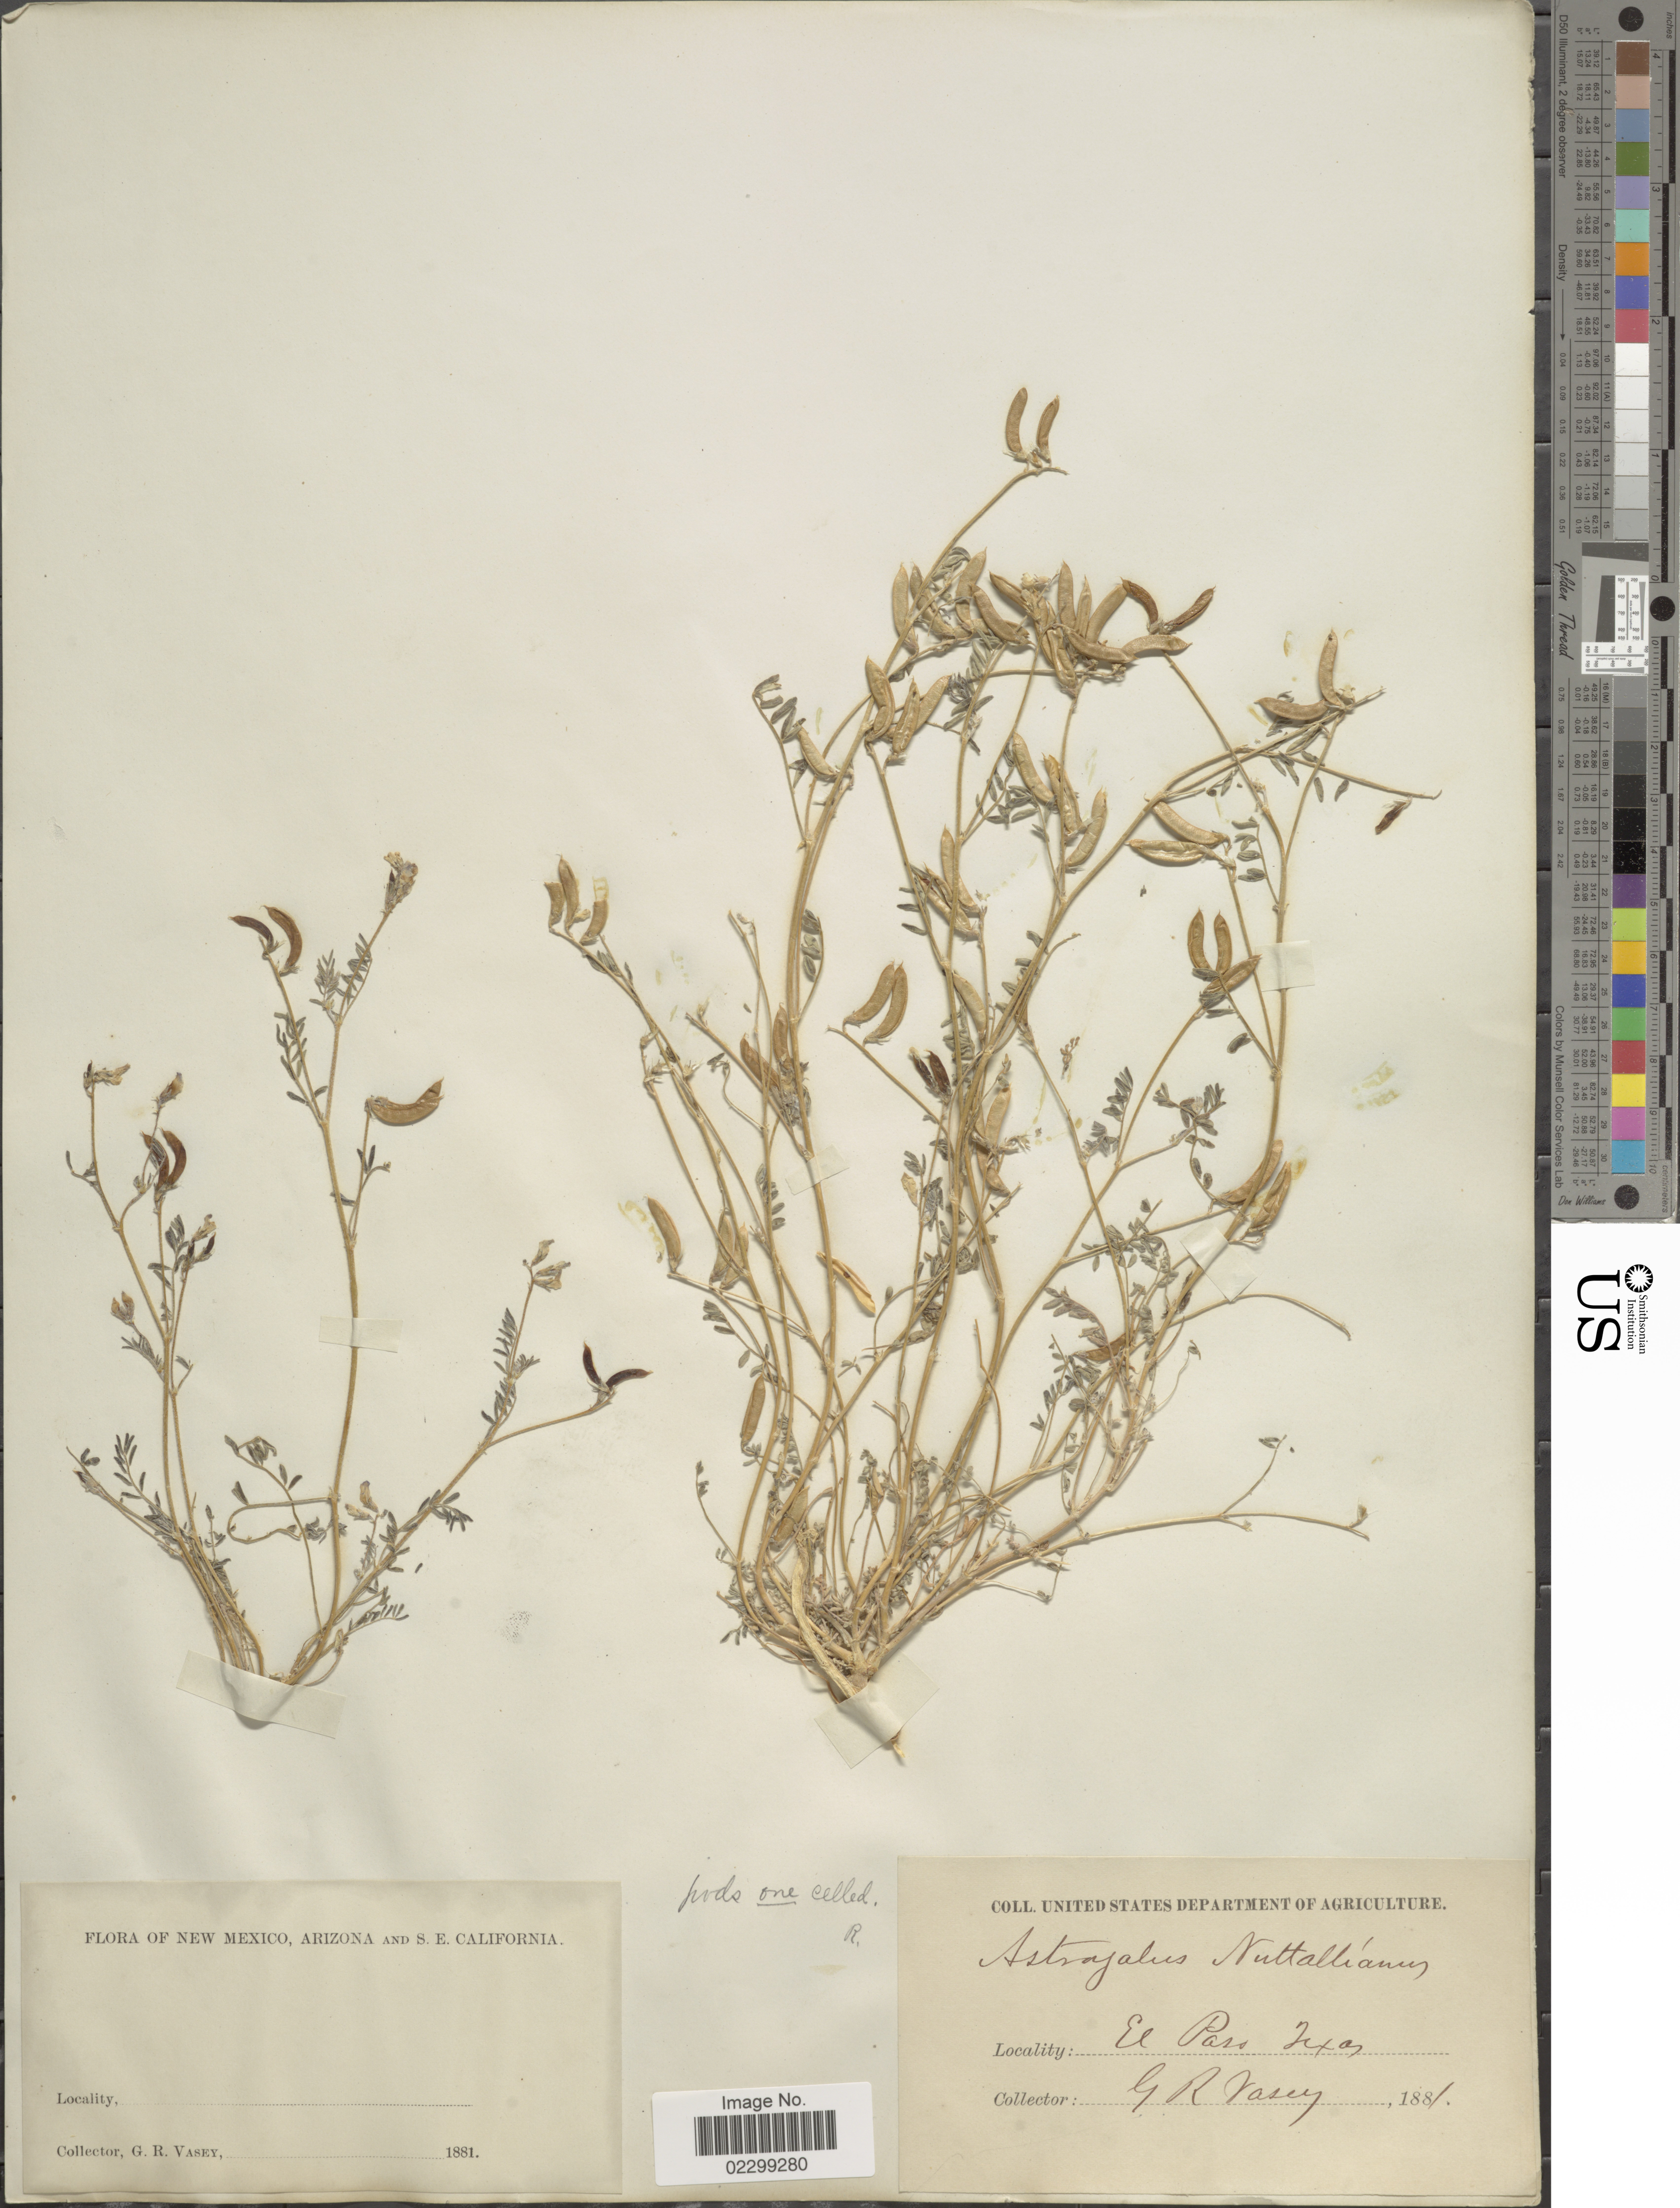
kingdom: Plantae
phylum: Tracheophyta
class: Magnoliopsida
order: Fabales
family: Fabaceae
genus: Astragalus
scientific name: Astragalus austrinus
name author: (Small) O.E. Schulz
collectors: G. R. Vasey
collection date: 1881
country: United States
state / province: Texas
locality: El Paso